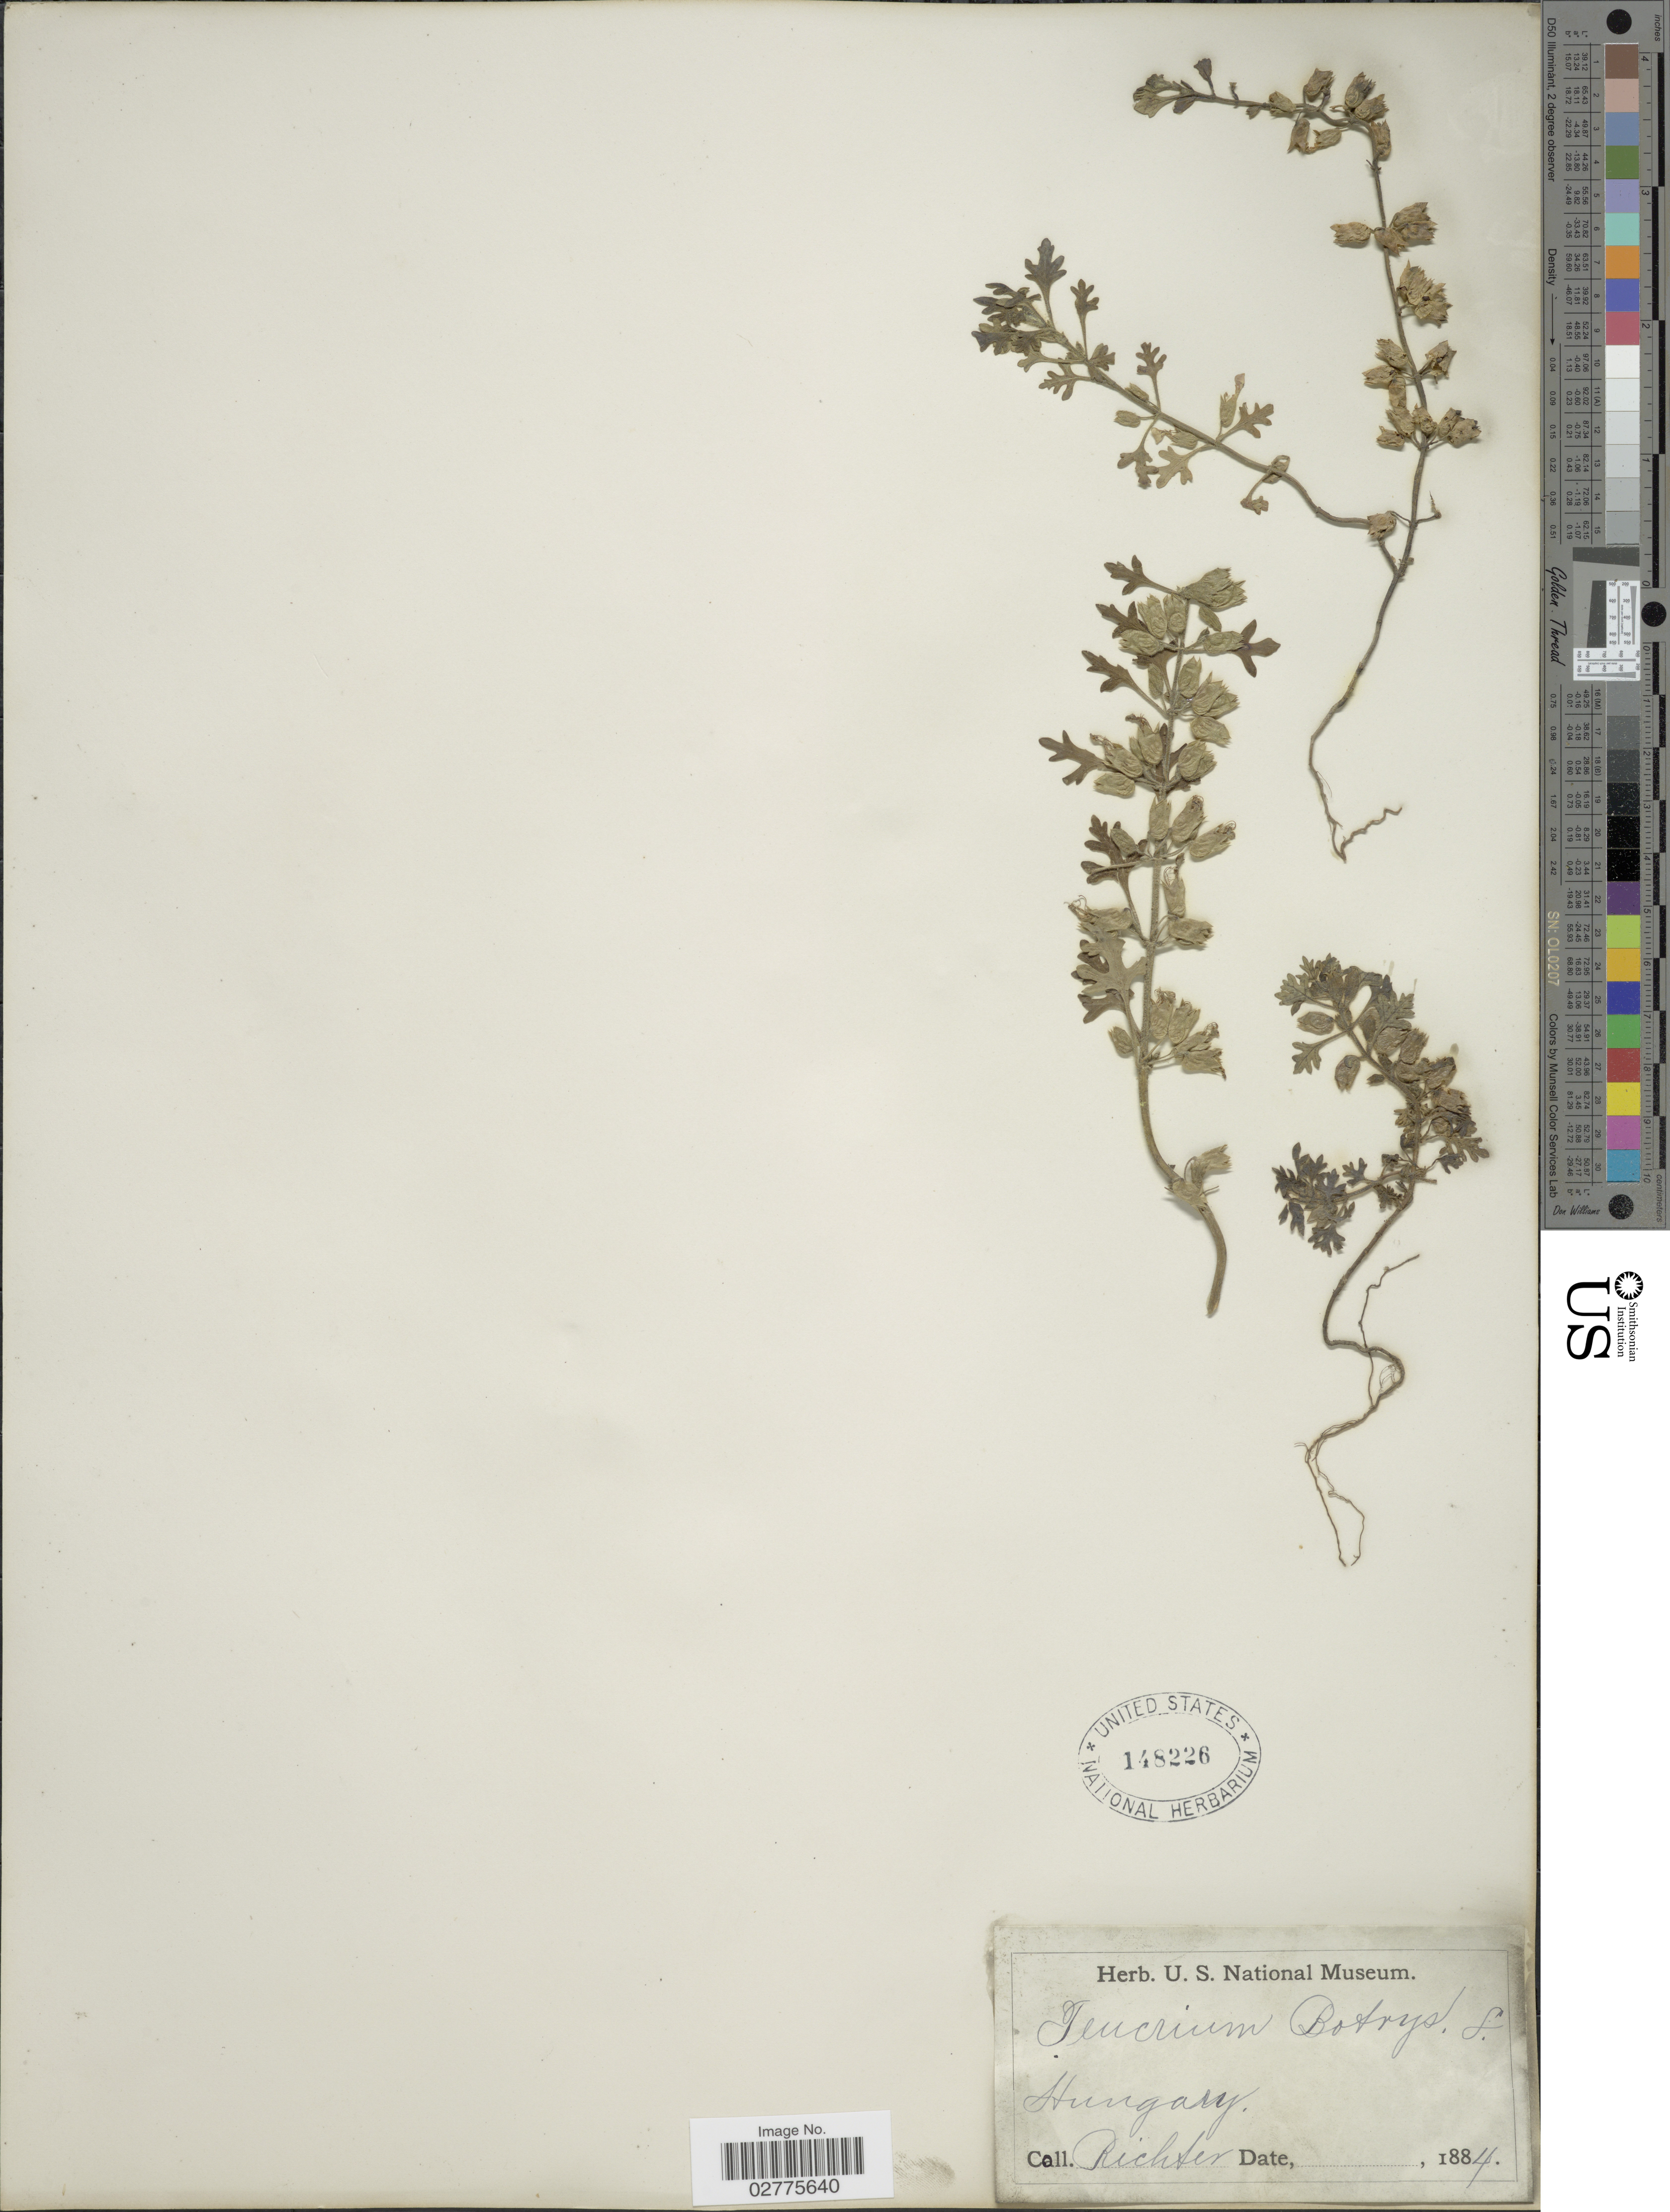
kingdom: Plantae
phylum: Tracheophyta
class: Magnoliopsida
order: Lamiales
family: Lamiaceae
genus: Teucrium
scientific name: Teucrium botrys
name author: L.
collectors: -- Richter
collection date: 1884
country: Hungary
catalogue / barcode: US 148226